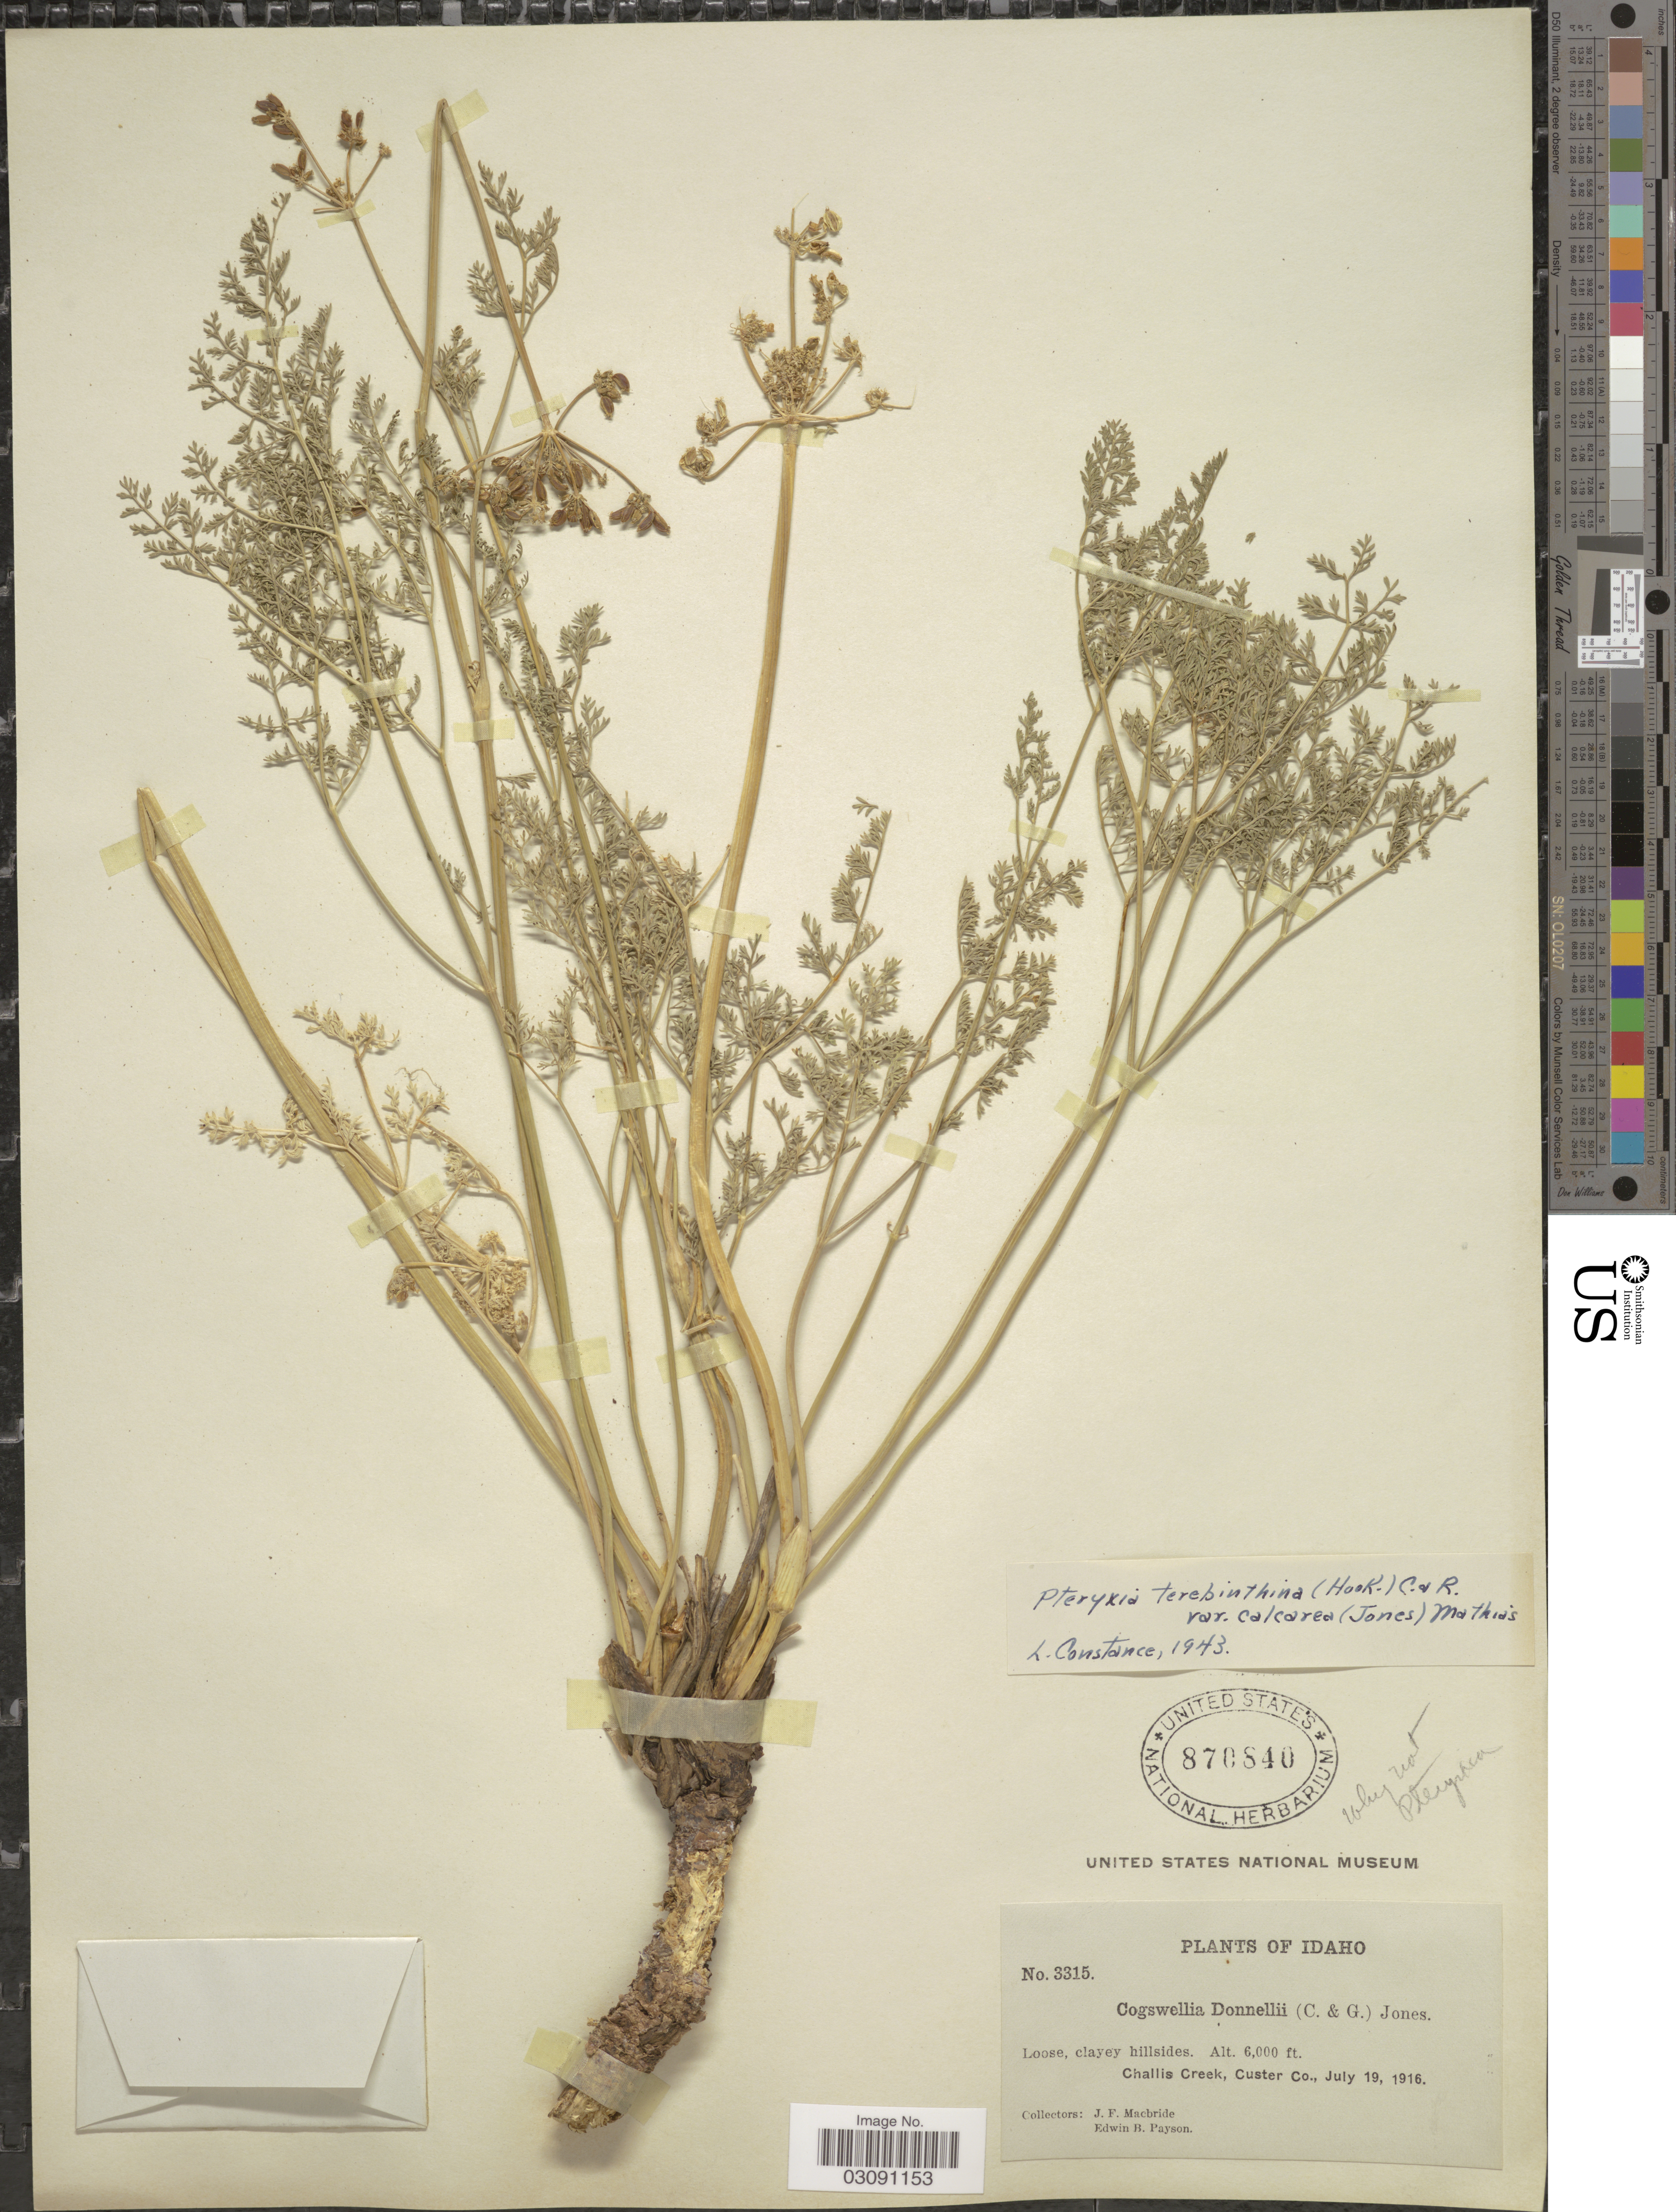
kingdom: Plantae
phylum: Tracheophyta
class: Magnoliopsida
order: Apiales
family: Apiaceae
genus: Pteryxia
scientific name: Pteryxia terebinthina var. calcarea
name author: (M.E. Jones) Mathias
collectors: J. F. Macbride & E. B. Payson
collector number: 3315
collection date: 1916-07-19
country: United States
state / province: Idaho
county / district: Custer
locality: Challis Creek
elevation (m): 1829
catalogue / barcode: US 870840